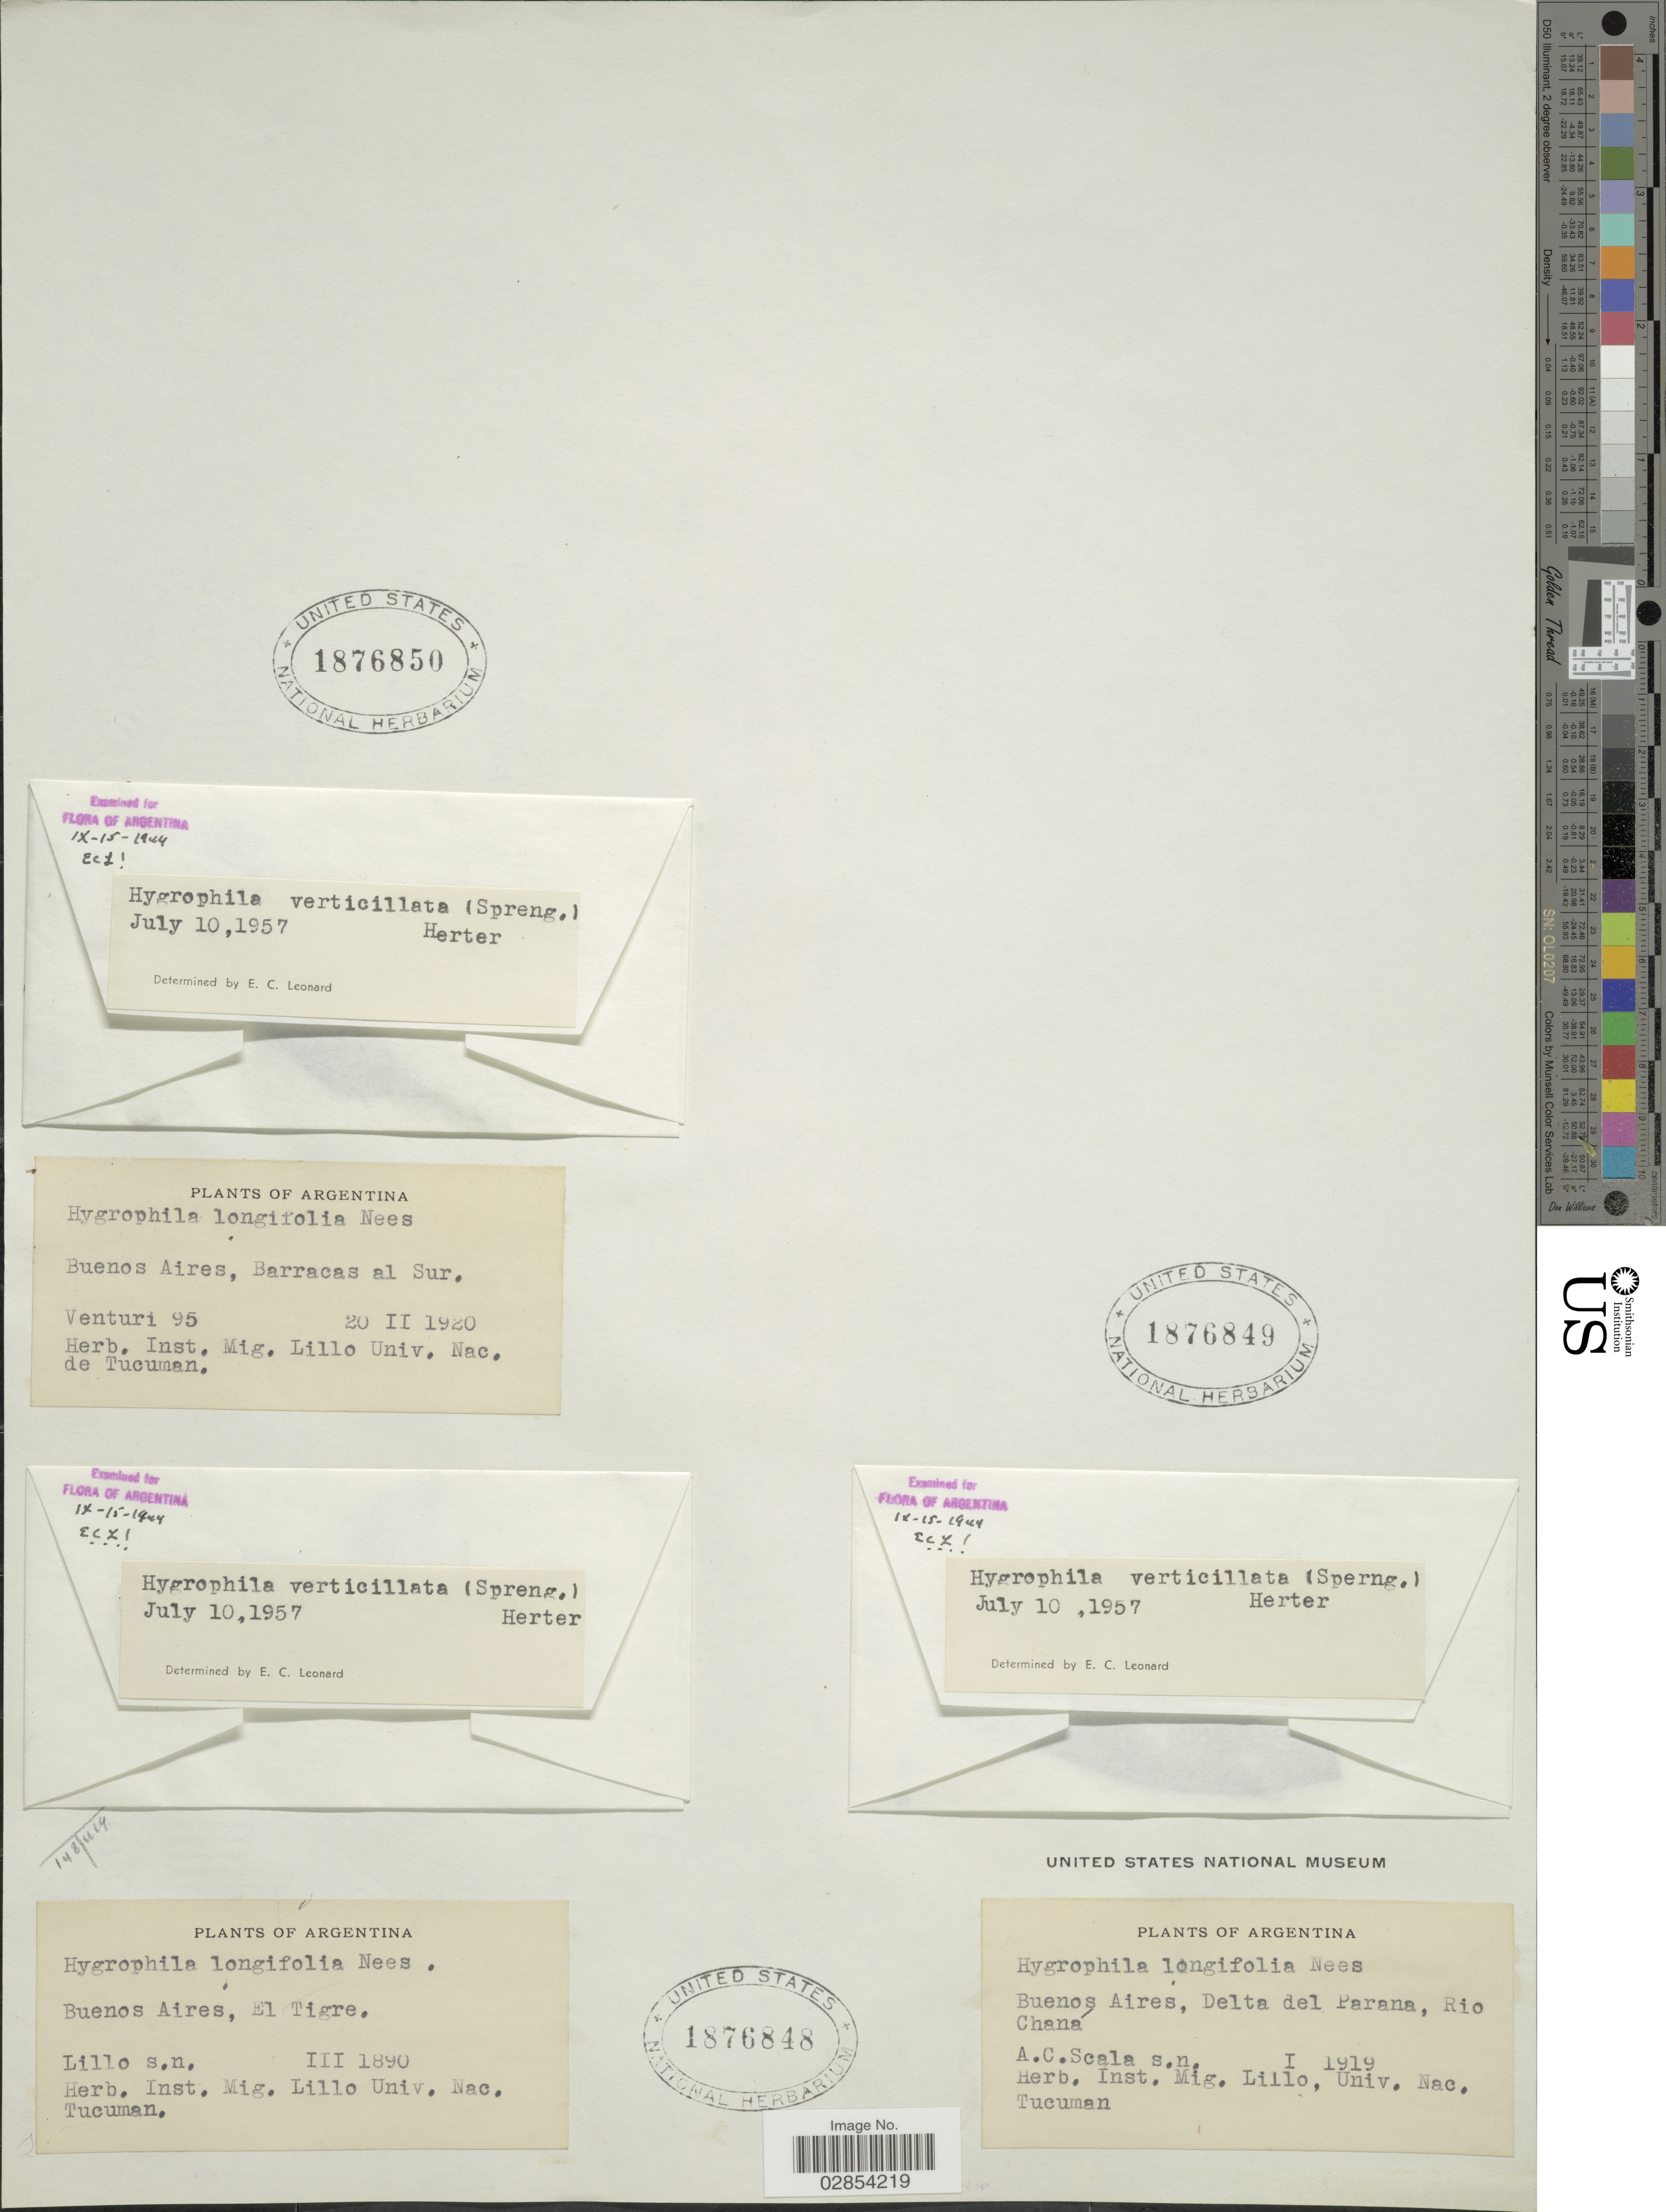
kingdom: Plantae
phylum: Tracheophyta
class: Magnoliopsida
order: Lamiales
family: Acanthaceae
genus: Hygrophila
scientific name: Hygrophila verticillata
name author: (Spreng.) Herter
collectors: A. Scala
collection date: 1919-01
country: Argentina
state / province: Buenos Aires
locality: Delta del Parana, Rio Chana.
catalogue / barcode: US 1876849-2